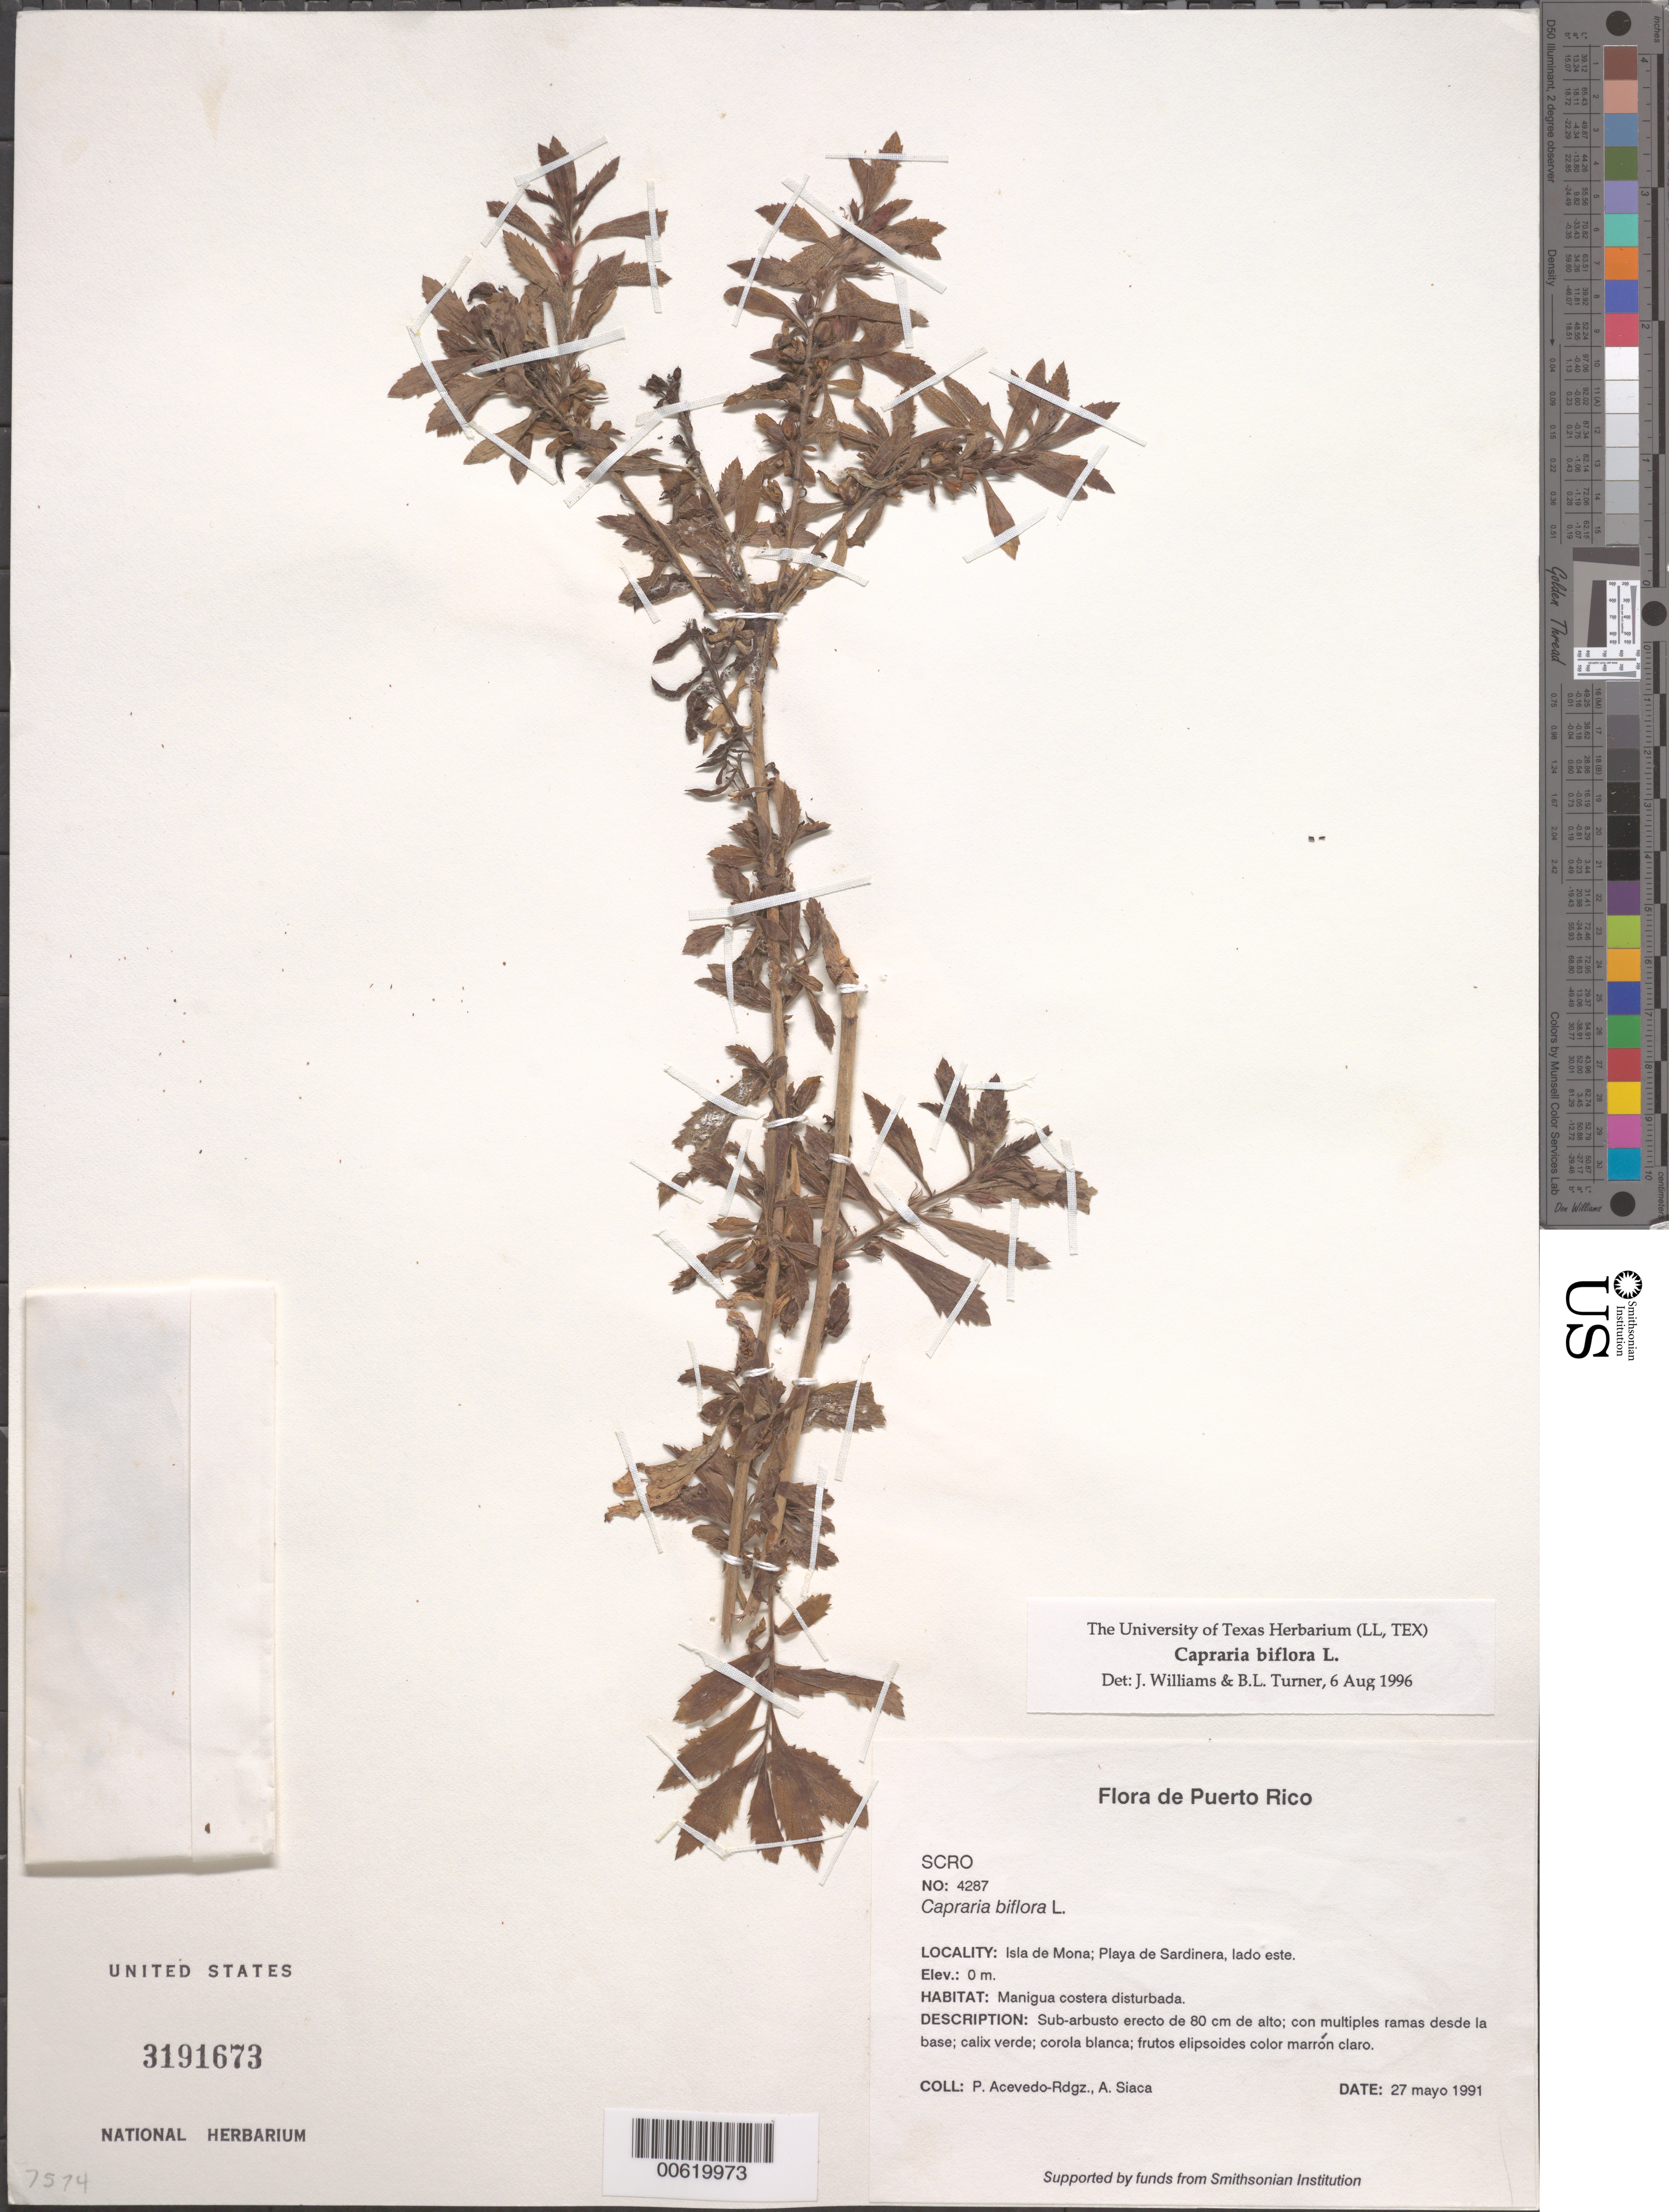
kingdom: Plantae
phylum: Tracheophyta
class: Magnoliopsida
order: Lamiales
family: Scrophulariaceae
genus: Capraria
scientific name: Capraria biflora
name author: L.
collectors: P. Acevedo-Rodr. & A. Siaca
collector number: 4287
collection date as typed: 27 May 1991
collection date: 1991-05-27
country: Puerto Rico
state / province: Mayaguëz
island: Mona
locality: Isla de Mona; Playa de Sardinera, lado este.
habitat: Manigua costera disturbada.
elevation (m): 0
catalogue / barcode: US 3191673